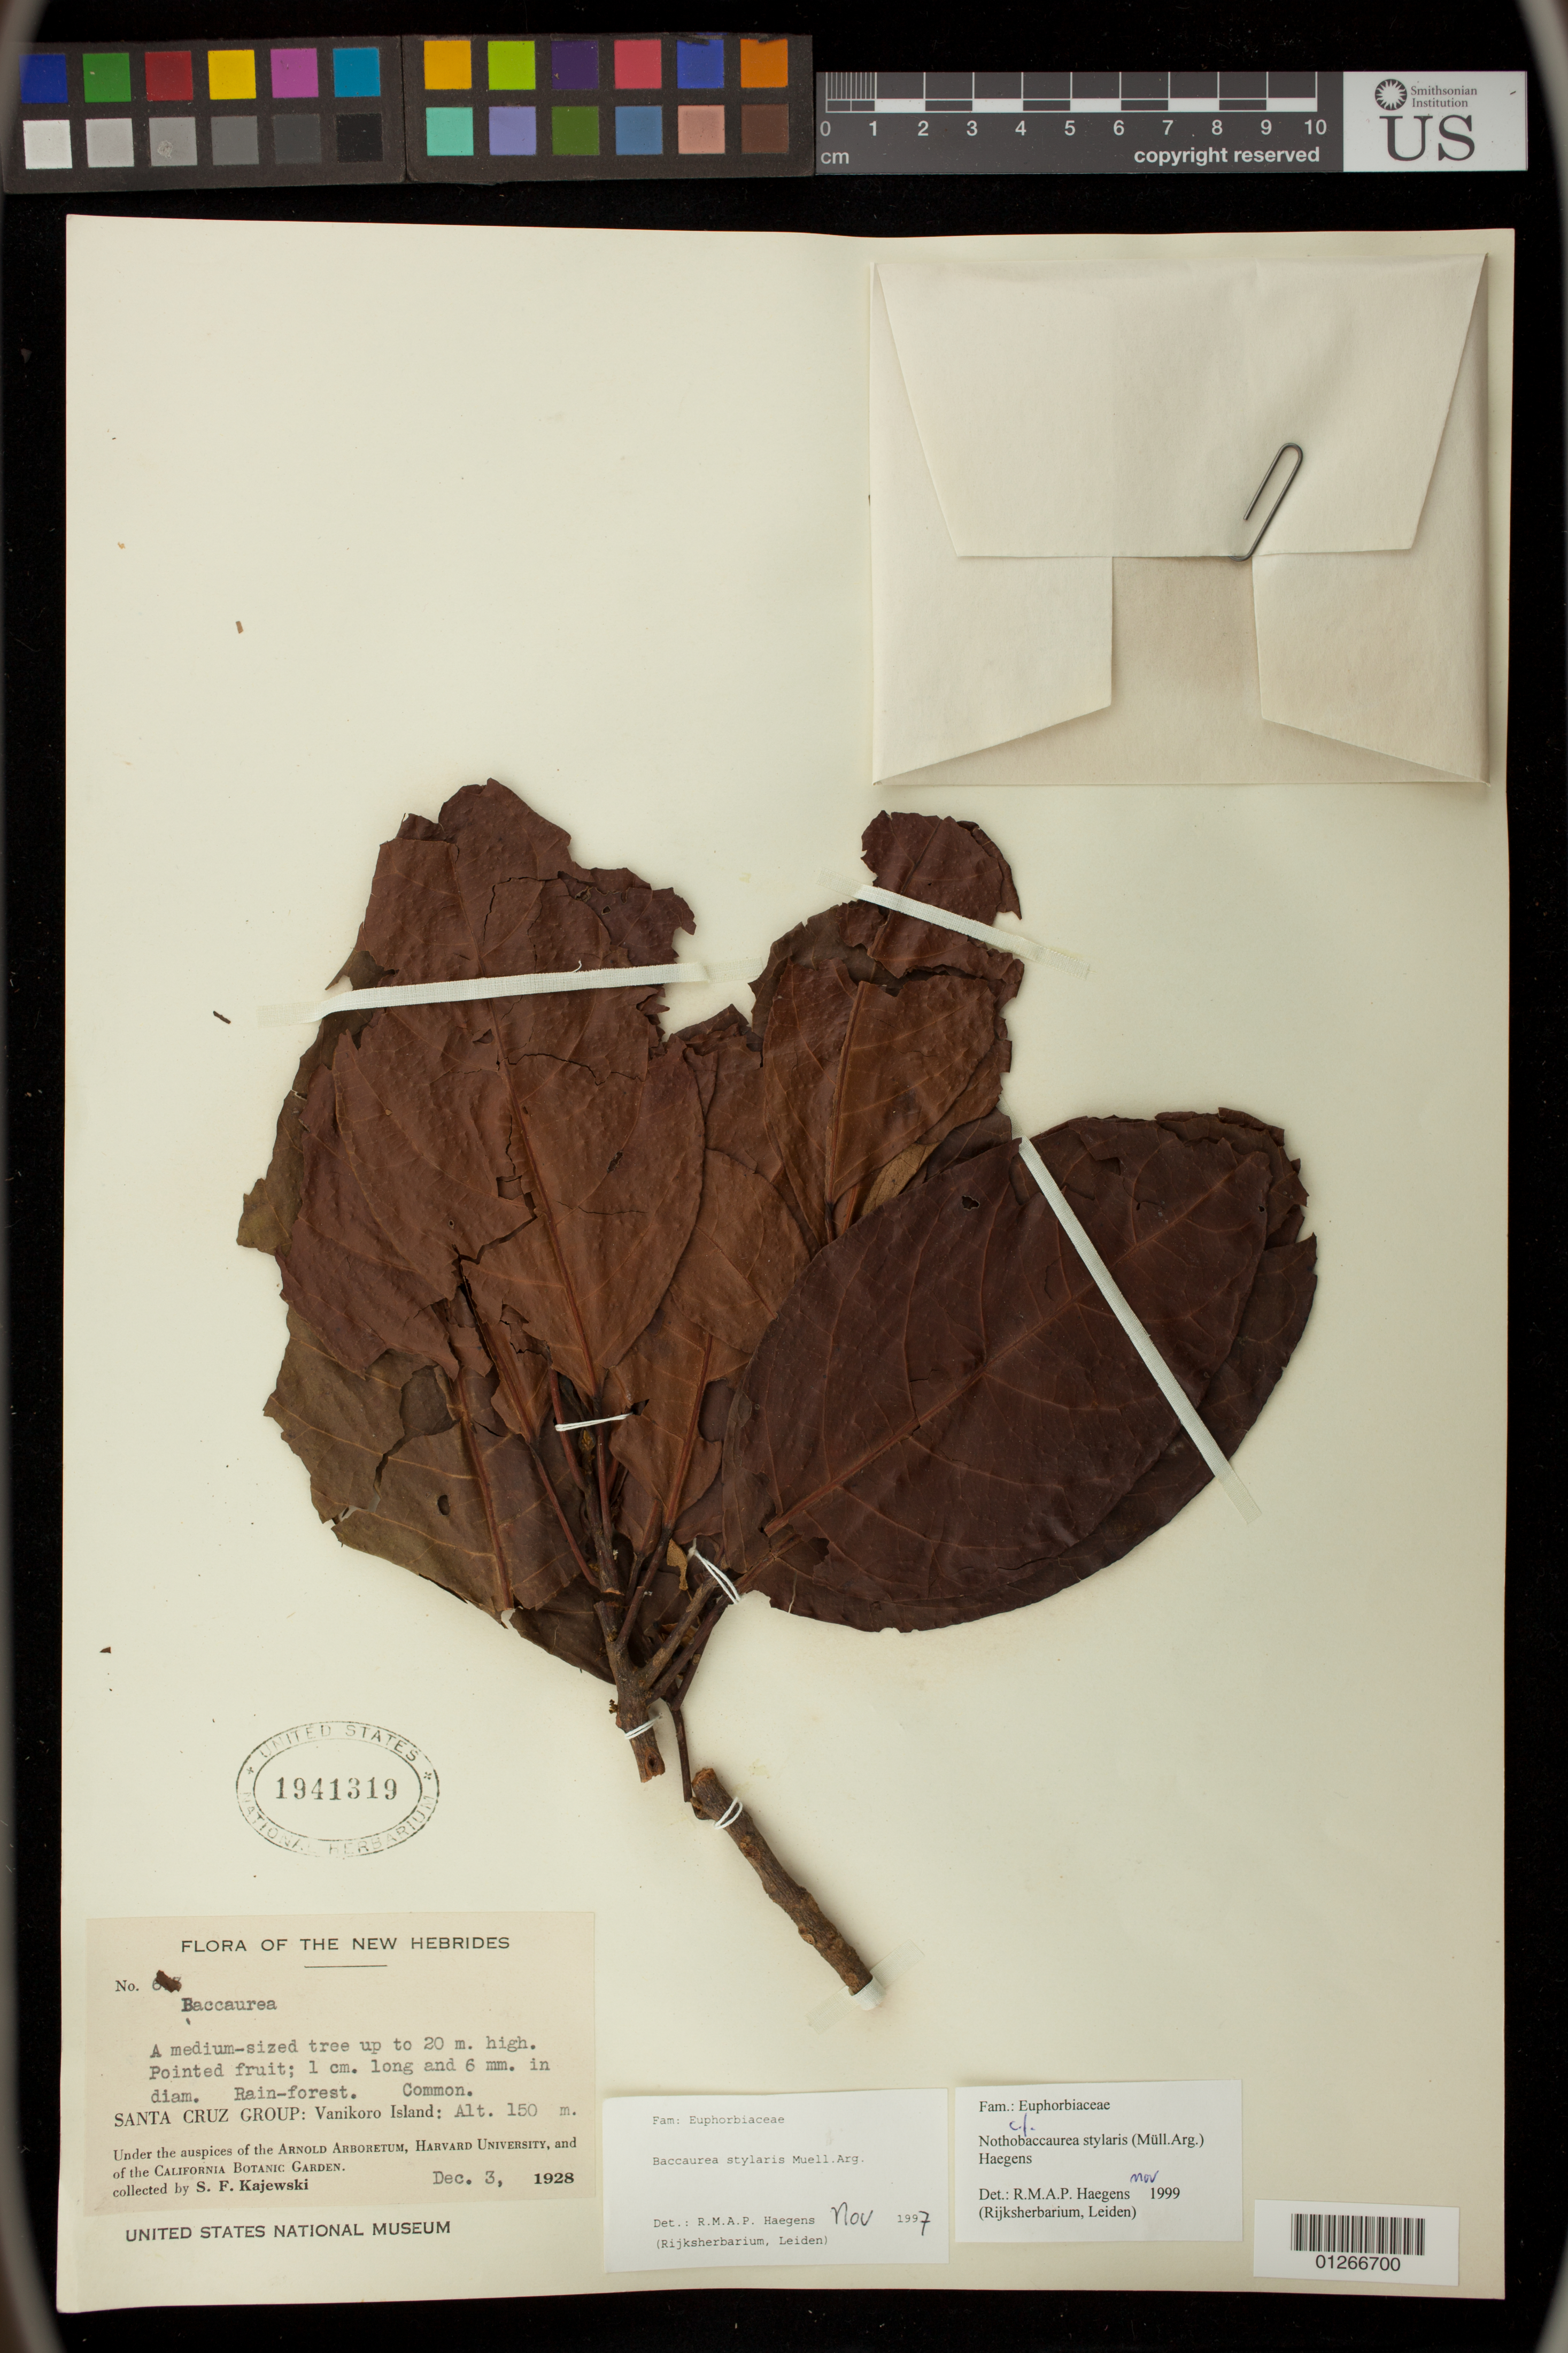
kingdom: Plantae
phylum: Tracheophyta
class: Magnoliopsida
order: Malpighiales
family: Phyllanthaceae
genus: Nothobaccaurea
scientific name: Nothobaccaurea stylaris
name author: (Müll. Arg.) Haegens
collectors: S. Kajewski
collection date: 1928-12-03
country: Solomon Islands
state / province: Temotu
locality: The New Hebrides. Santa Cruz Group: Vanikoro Island.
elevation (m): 150